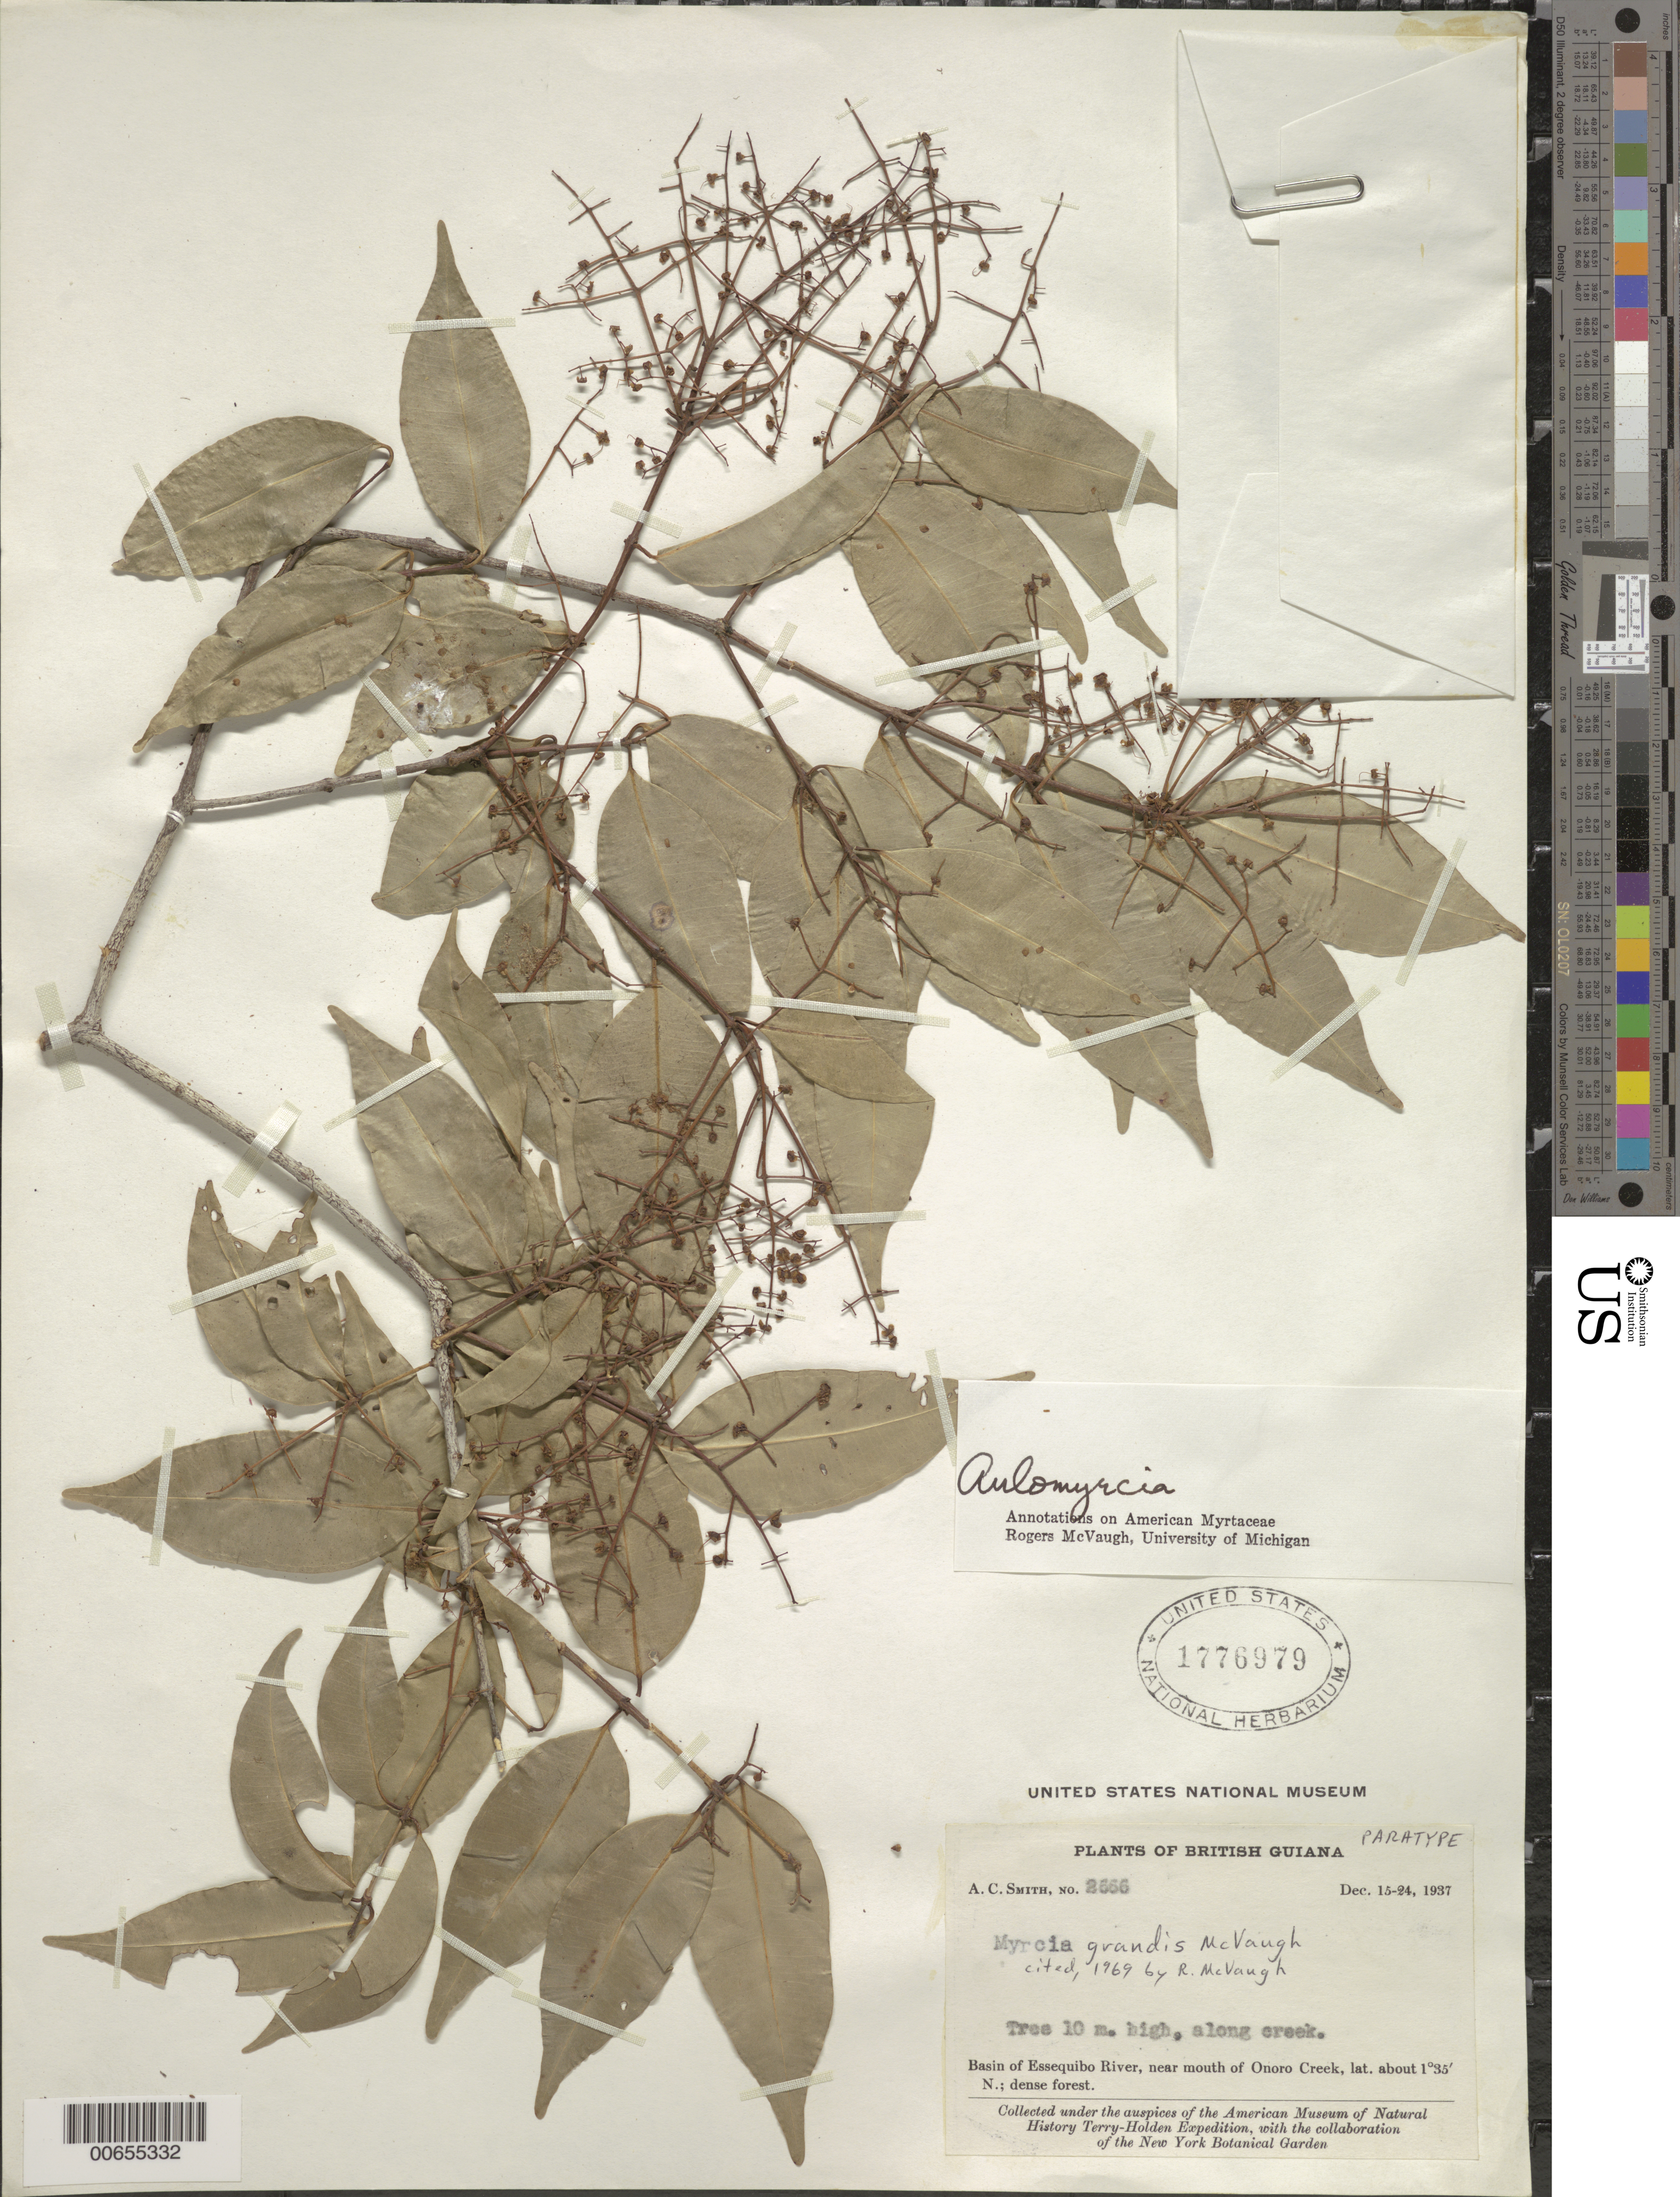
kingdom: Plantae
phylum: Tracheophyta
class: Magnoliopsida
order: Myrtales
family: Myrtaceae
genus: Myrcia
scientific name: Myrcia grandis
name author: McVaugh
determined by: McVaugh, R.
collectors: A. C. Smith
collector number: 2666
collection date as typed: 15-Dec-37 to 24-Dec-37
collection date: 1937-12-15/1937-12-24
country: Guyana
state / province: U. Takutu-U. Essequibo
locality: Onoro Creek (near mouth), Essequibo River basin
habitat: Dense forest along creek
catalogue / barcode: US 1776979